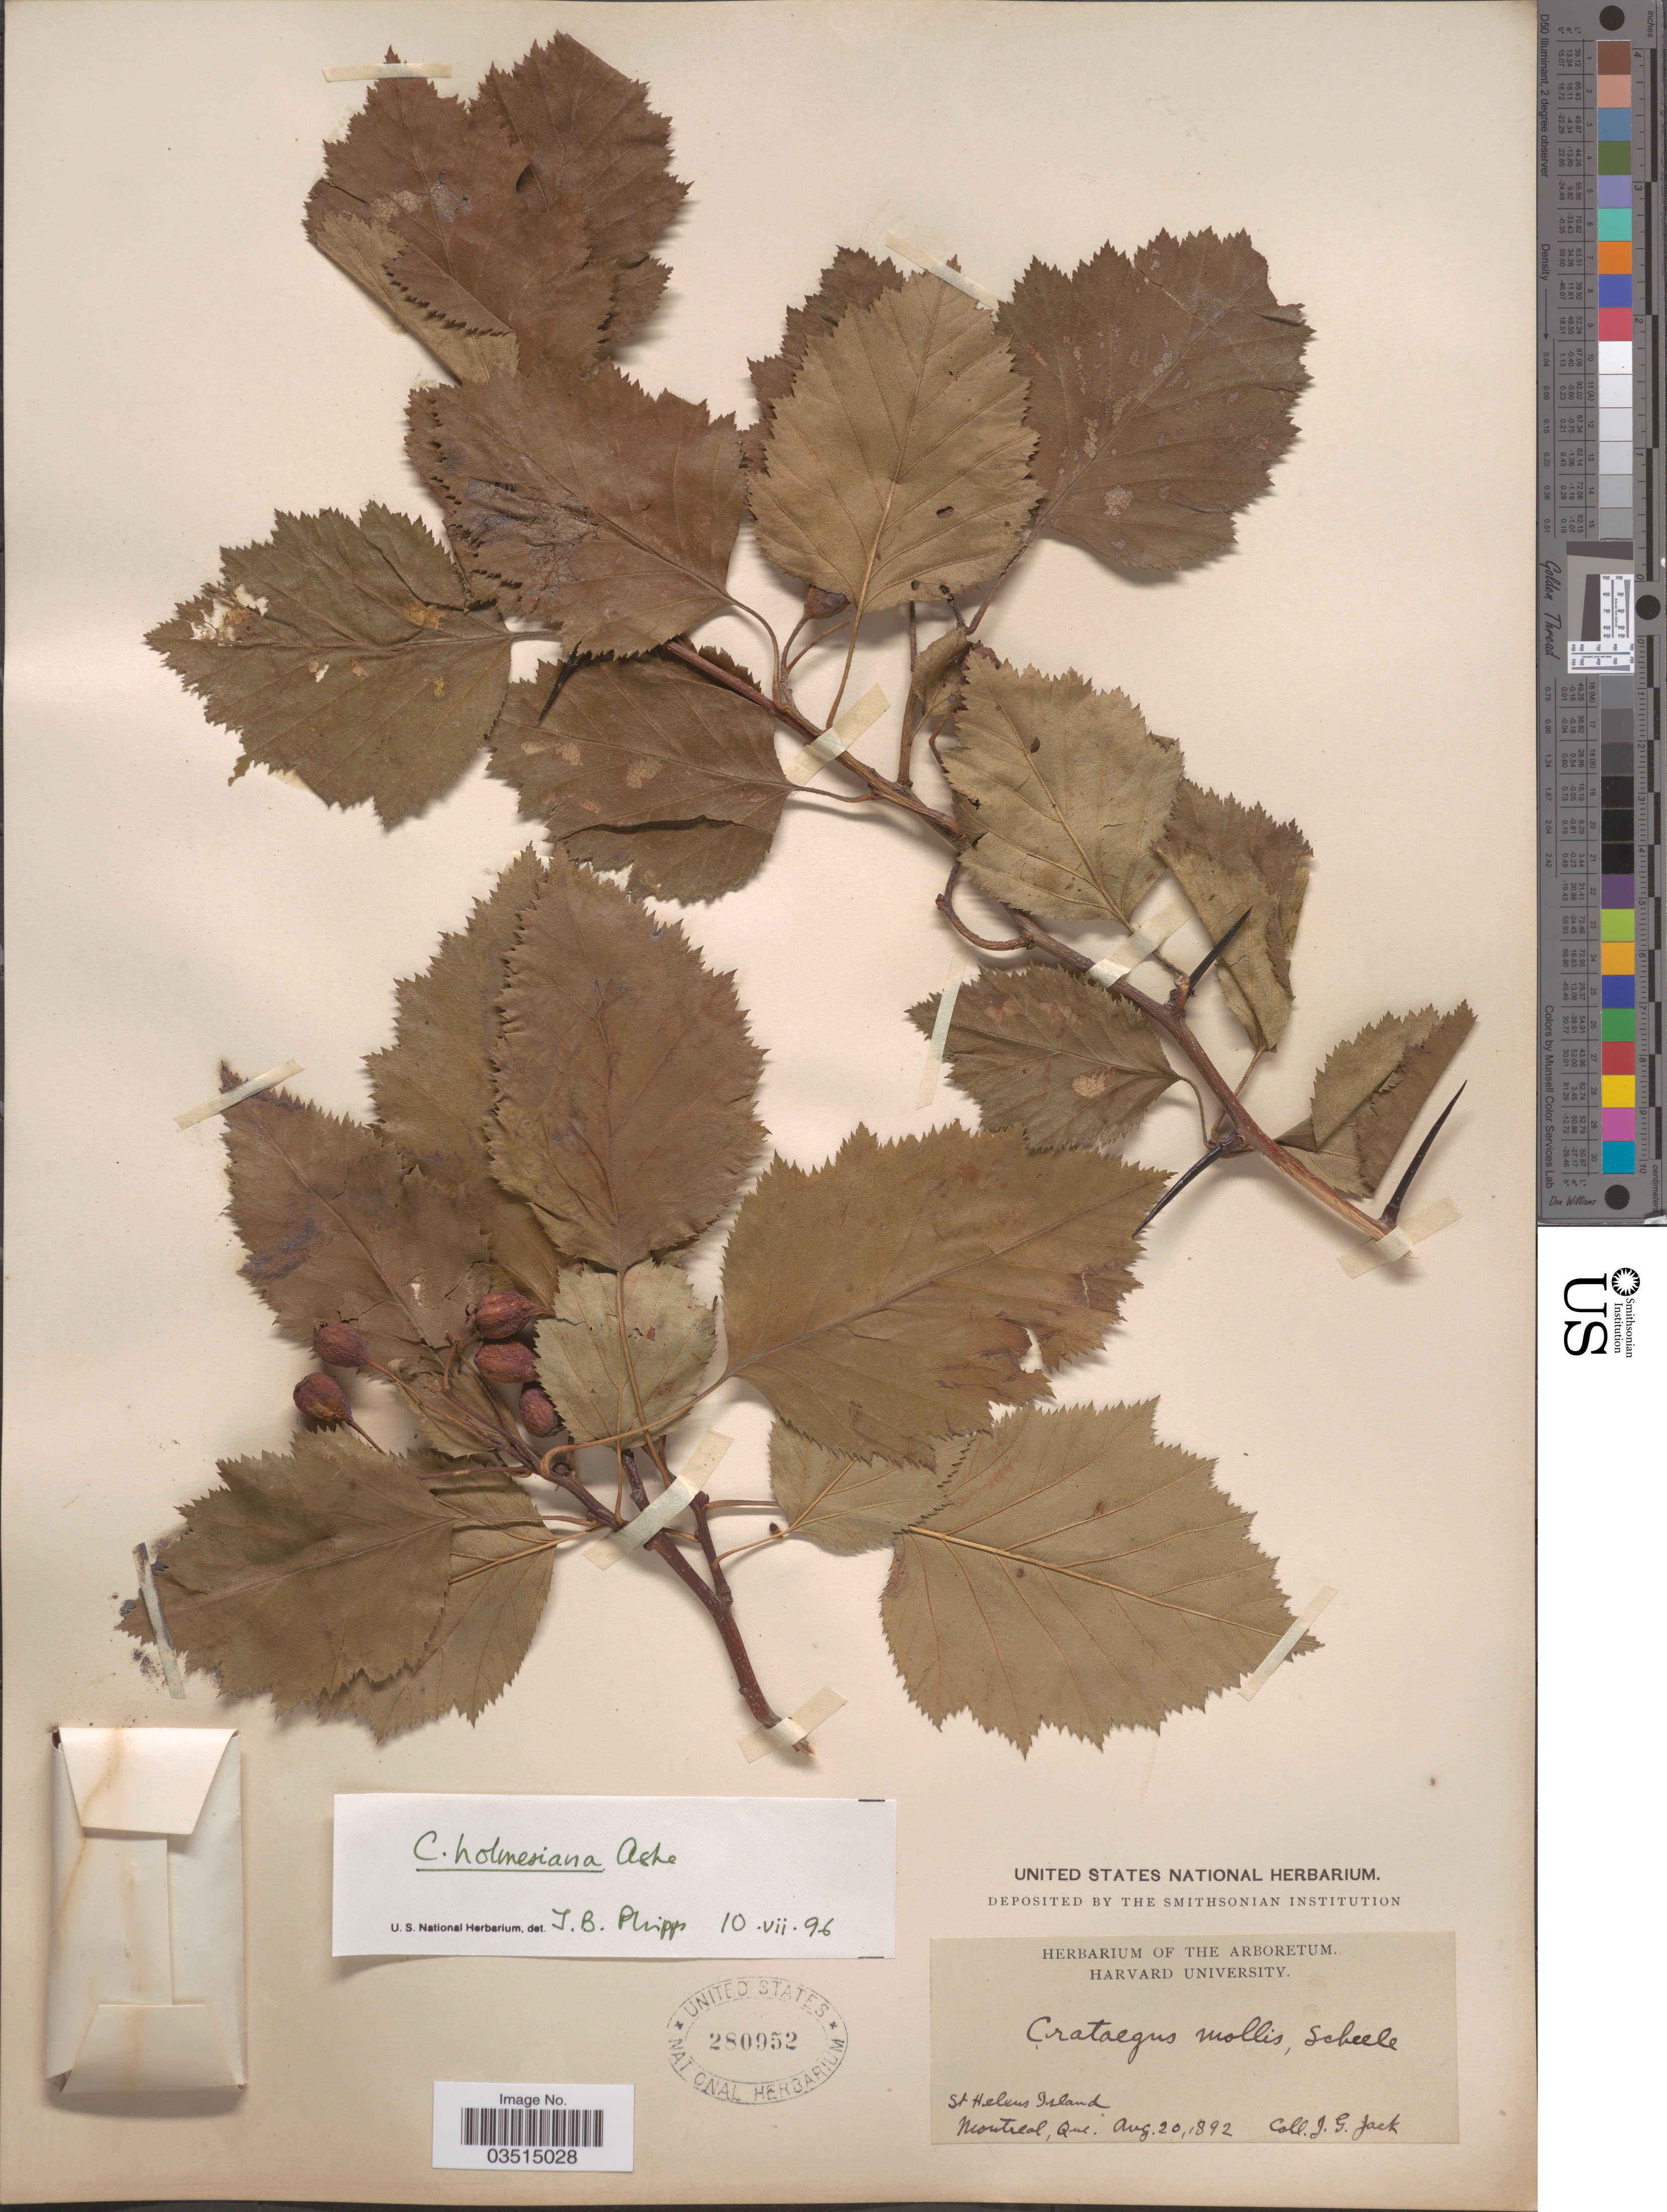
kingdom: Plantae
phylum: Tracheophyta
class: Magnoliopsida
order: Rosales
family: Rosaceae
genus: Crataegus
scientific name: Crataegus holmesiana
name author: Ashe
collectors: J. G. Jack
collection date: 1892-08-20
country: Canada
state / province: Quebec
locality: St. Helens Island. Montreal.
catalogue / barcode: US 280952